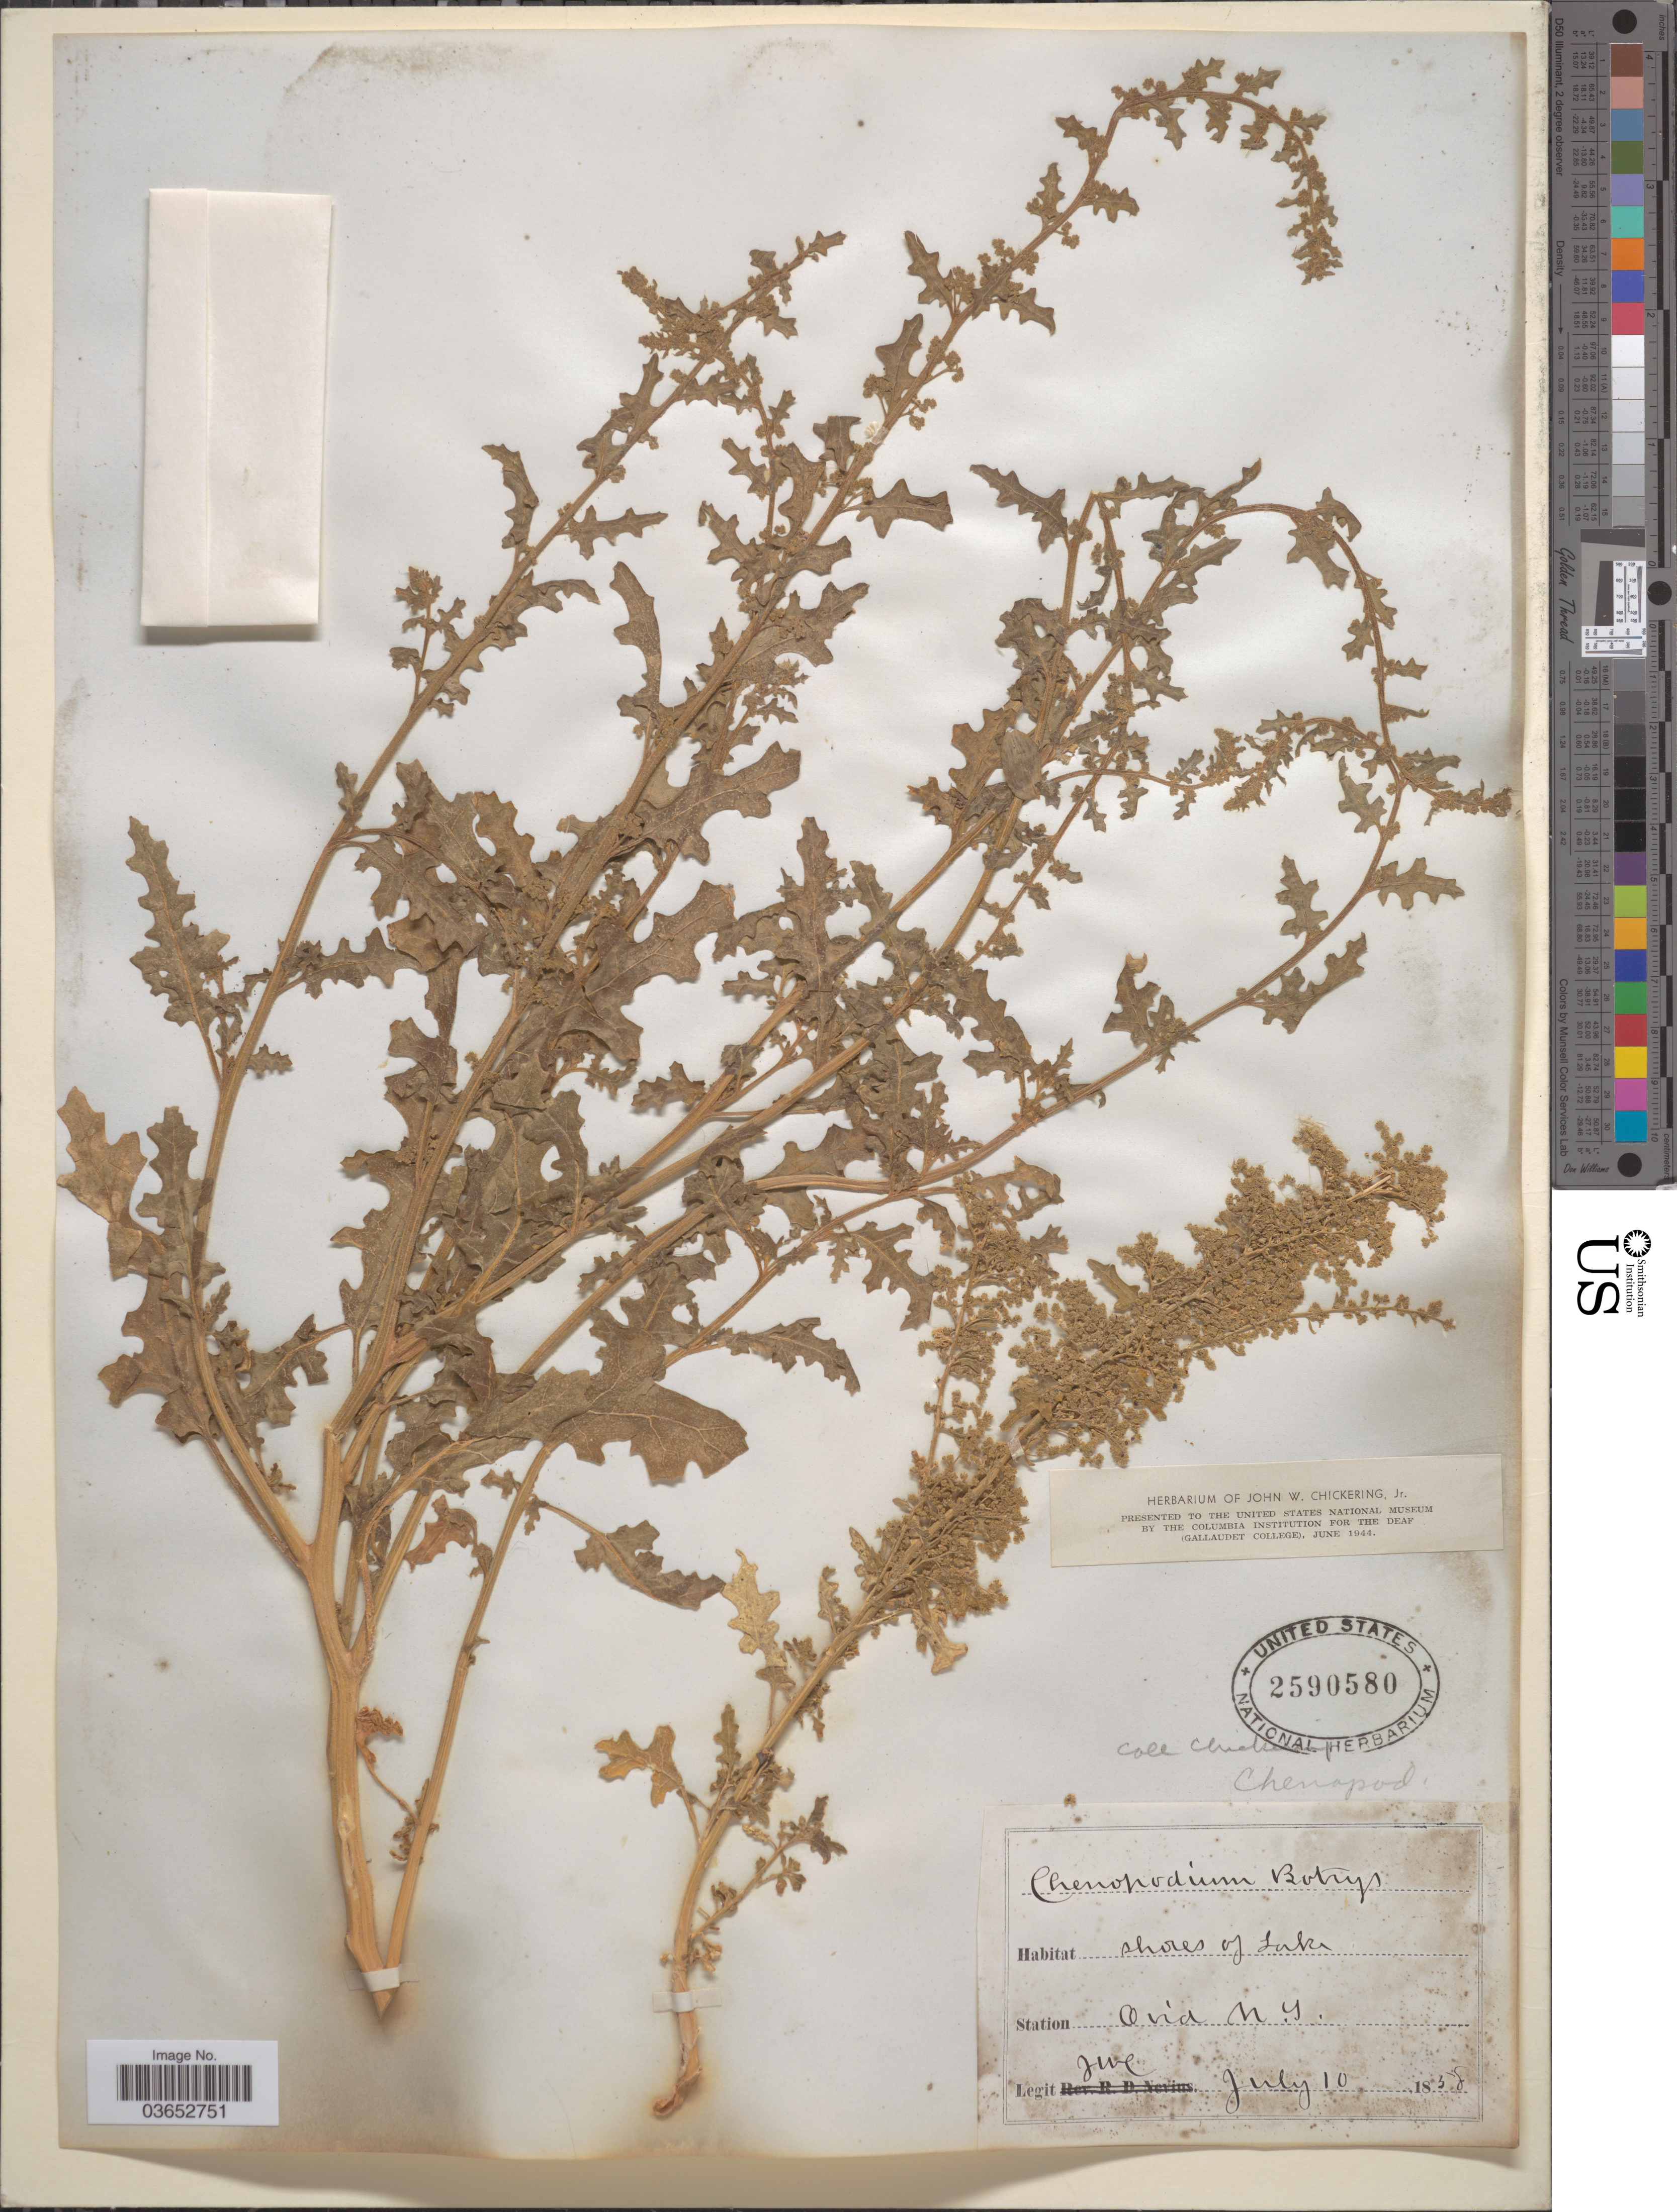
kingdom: Plantae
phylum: Tracheophyta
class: Magnoliopsida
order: Caryophyllales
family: Amaranthaceae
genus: Chenopodium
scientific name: Chenopodium botrys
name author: L.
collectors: J. Chickering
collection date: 1858-07-10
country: United States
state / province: New York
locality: Station Ovid.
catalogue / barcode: US 2590580